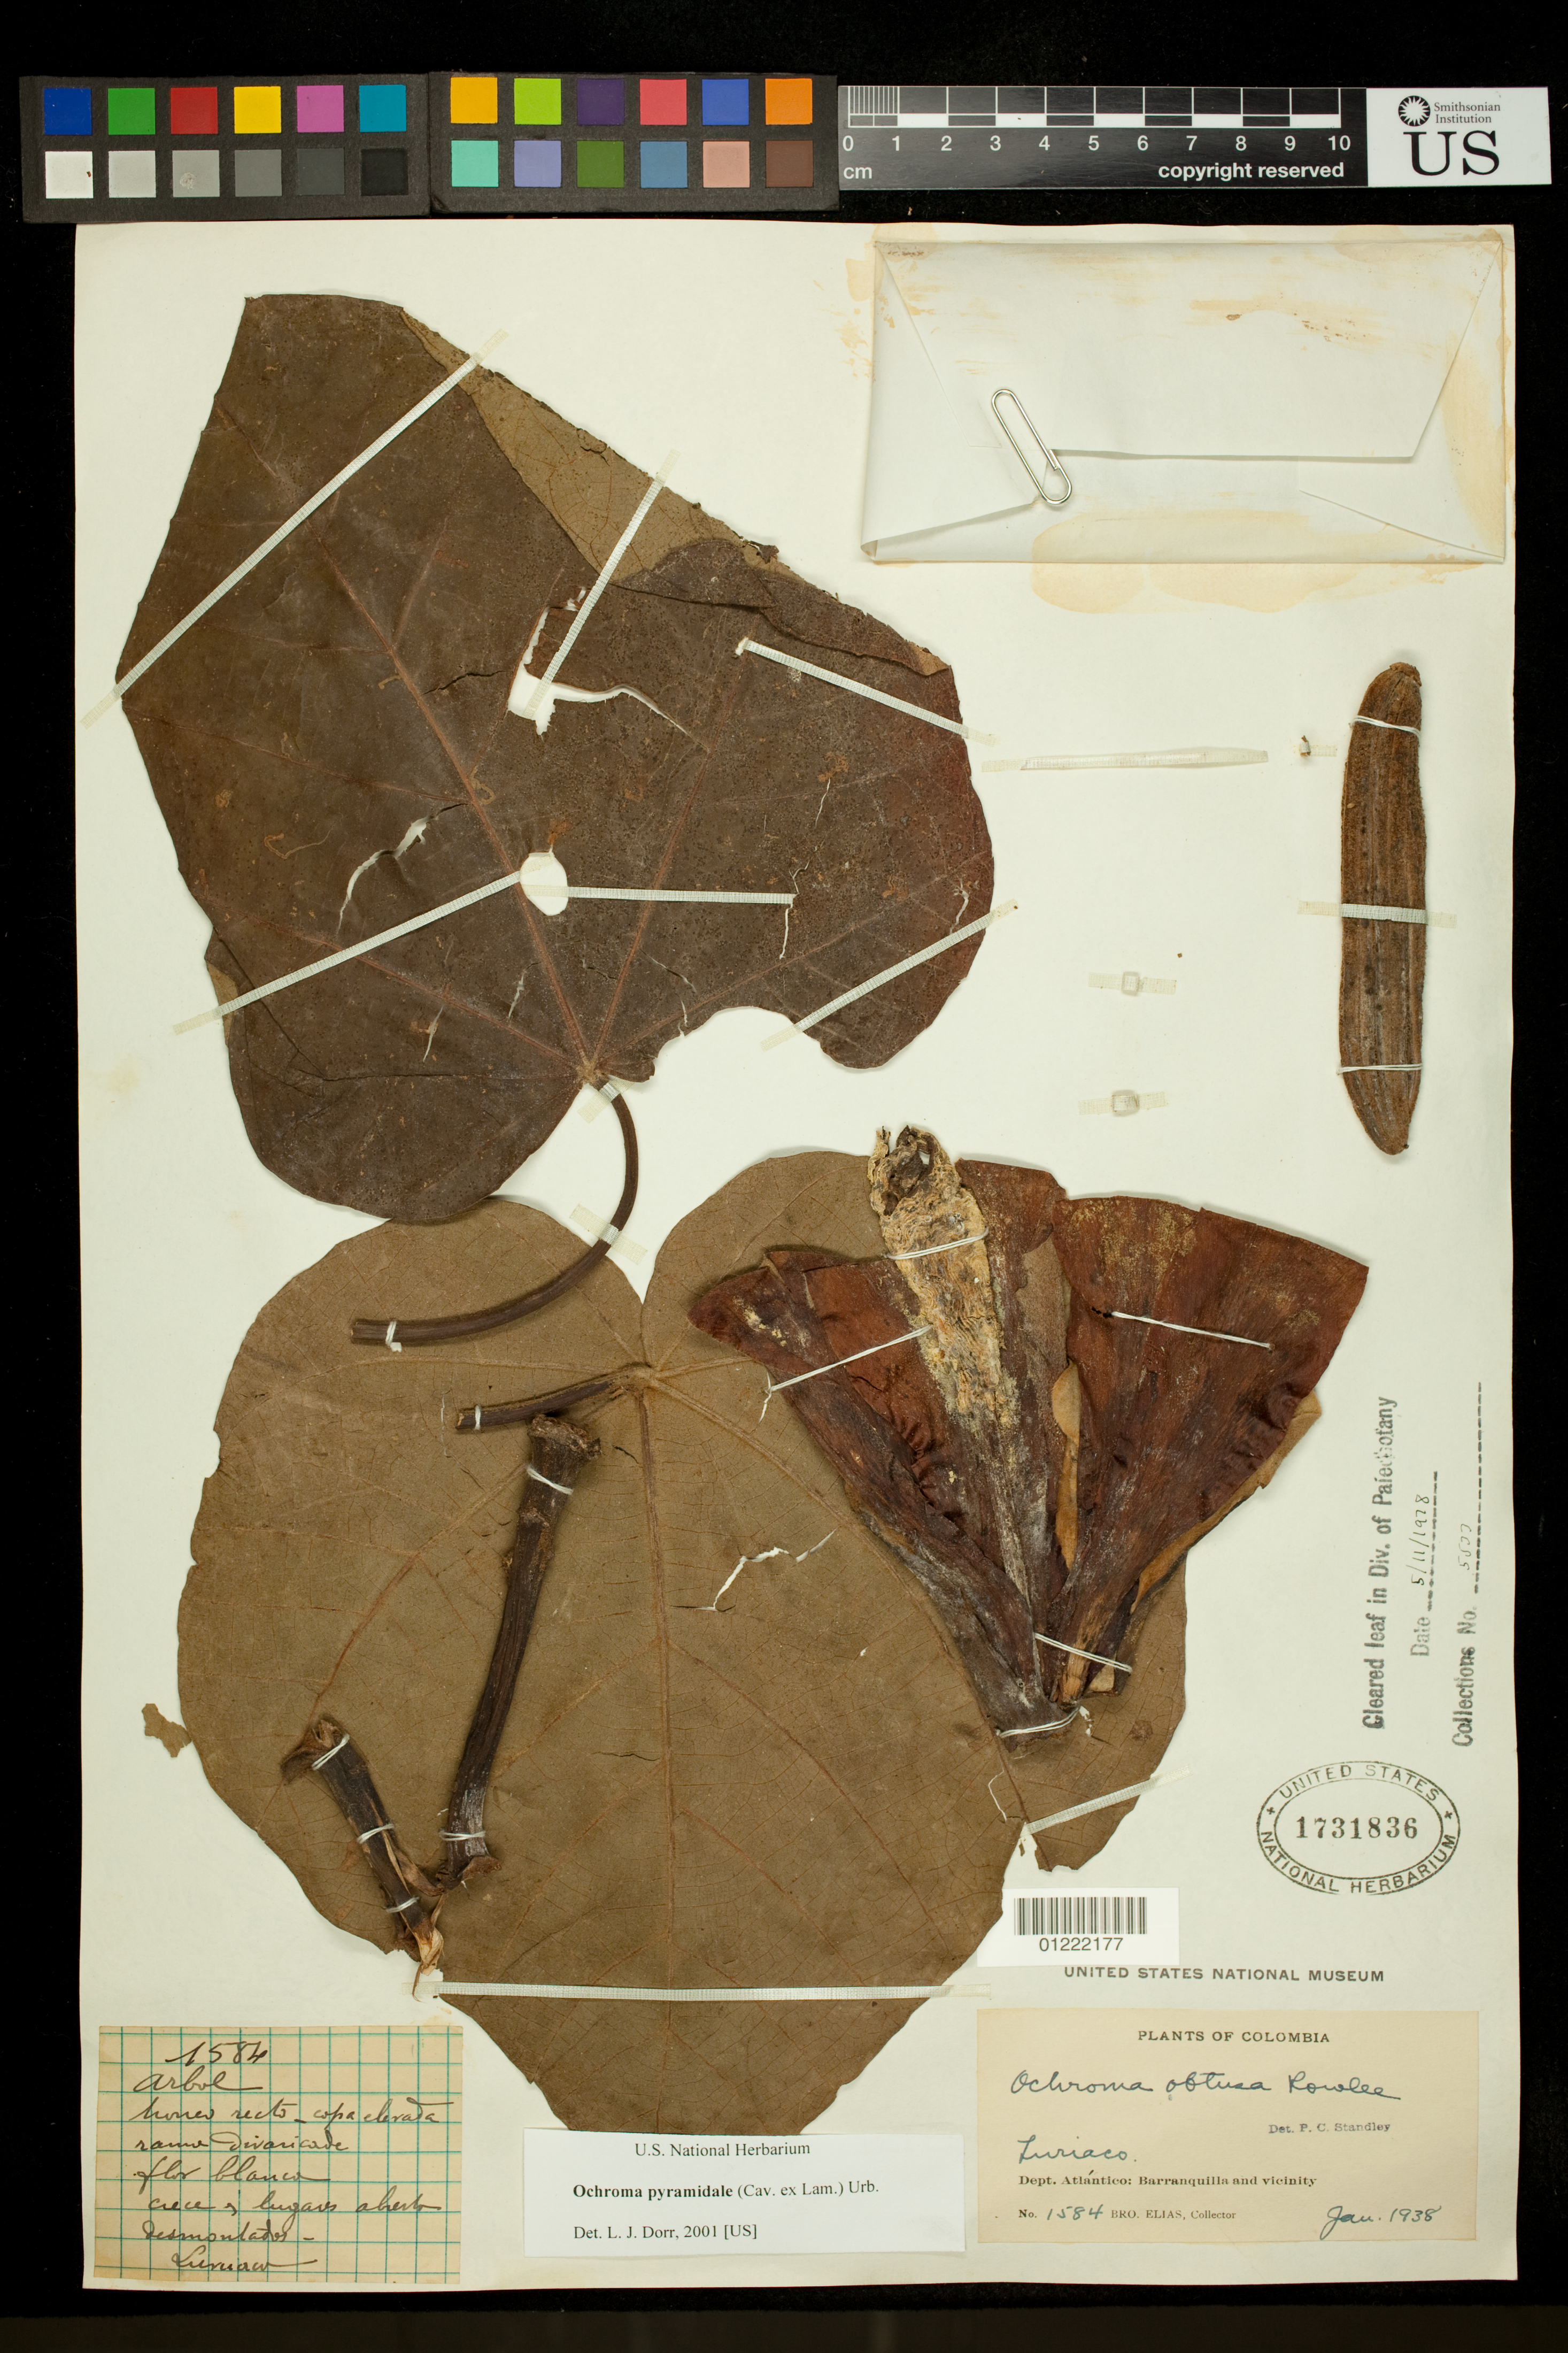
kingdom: Plantae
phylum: Tracheophyta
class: Magnoliopsida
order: Malvales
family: Malvaceae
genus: Ochroma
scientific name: Ochroma pyramidale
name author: (Cav. ex Lam.) Urb.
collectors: Bro. Elias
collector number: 1584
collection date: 1938-01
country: Colombia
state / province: Atlántico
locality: Barranquilla and vicinity; Luriaco.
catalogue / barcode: US 1731836